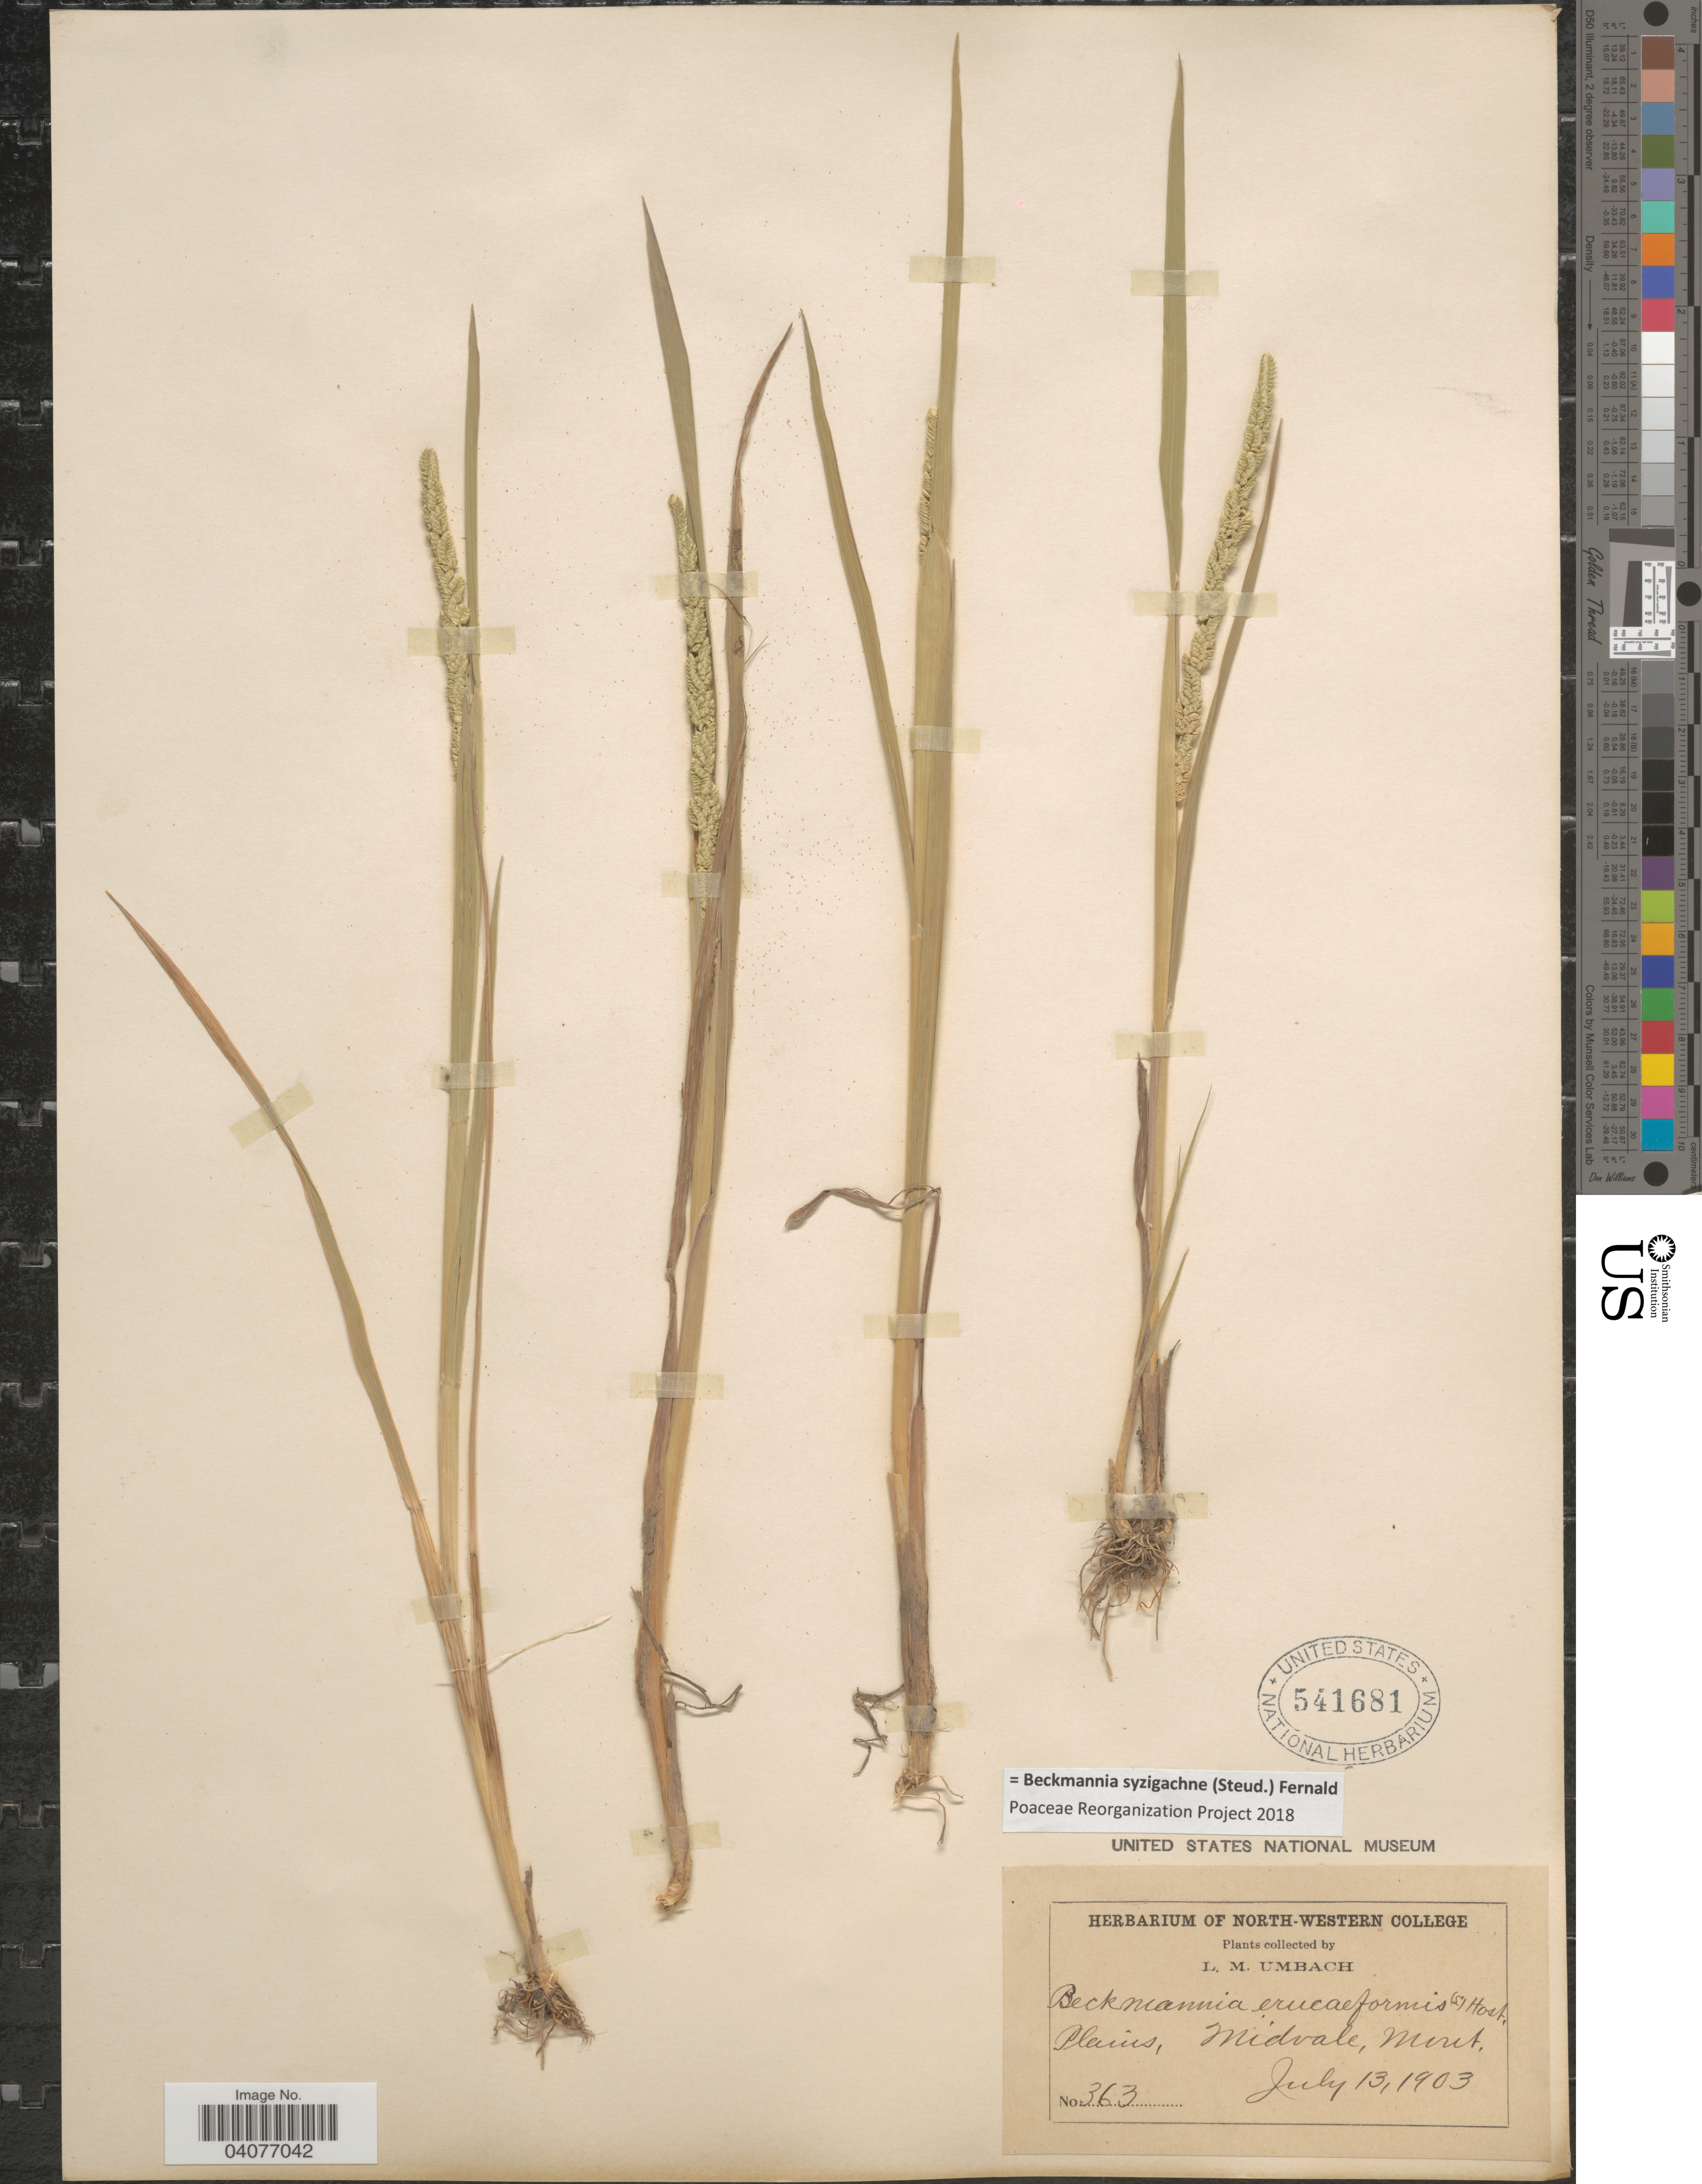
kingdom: Plantae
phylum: Tracheophyta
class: Liliopsida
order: Poales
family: Poaceae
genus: Beckmannia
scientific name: Beckmannia syzigachne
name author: (Steud.) Fernald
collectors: L. M. Umbach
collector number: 363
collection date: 1903-07-13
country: United States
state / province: Montana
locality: Plains, Midvale.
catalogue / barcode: US 541681